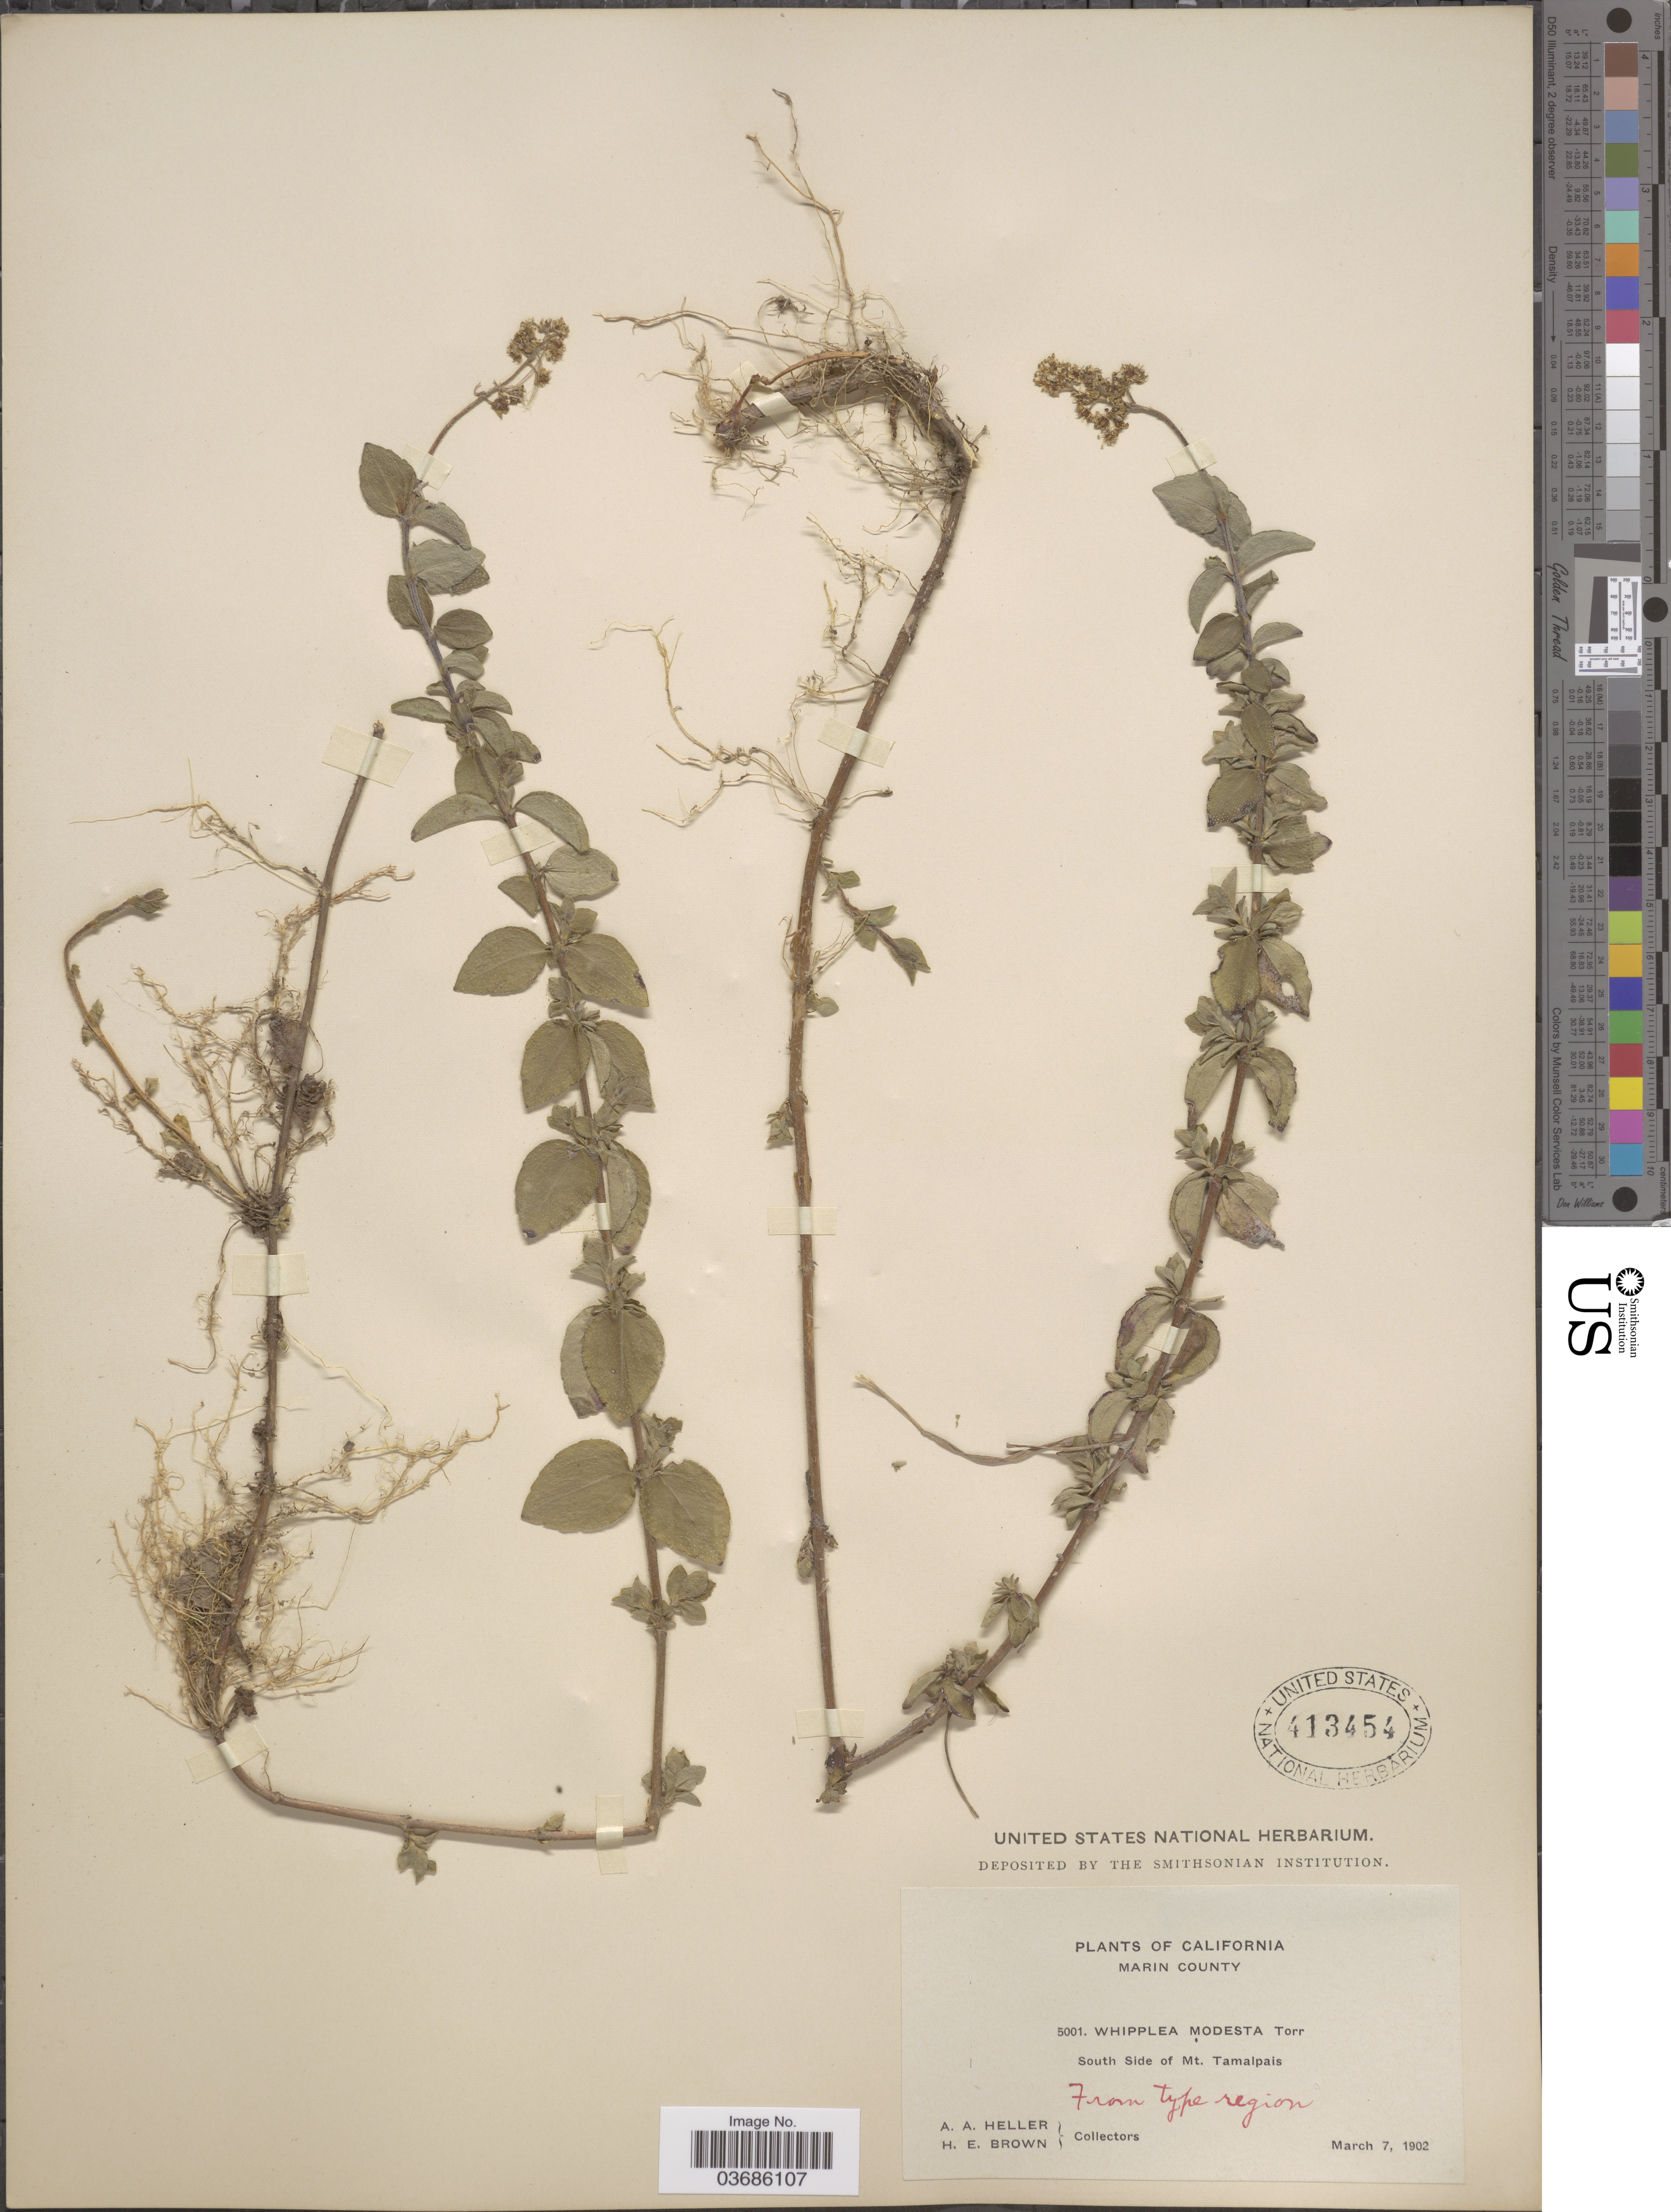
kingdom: Plantae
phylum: Tracheophyta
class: Magnoliopsida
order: Cornales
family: Hydrangeaceae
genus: Whipplea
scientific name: Whipplea modesta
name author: Torr.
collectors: A. A. Heller & H. E. Brown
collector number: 5001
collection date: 1902-03-07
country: United States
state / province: California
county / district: Marin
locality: Marin County. South Side of Mt. Tamalpais.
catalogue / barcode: US 413454